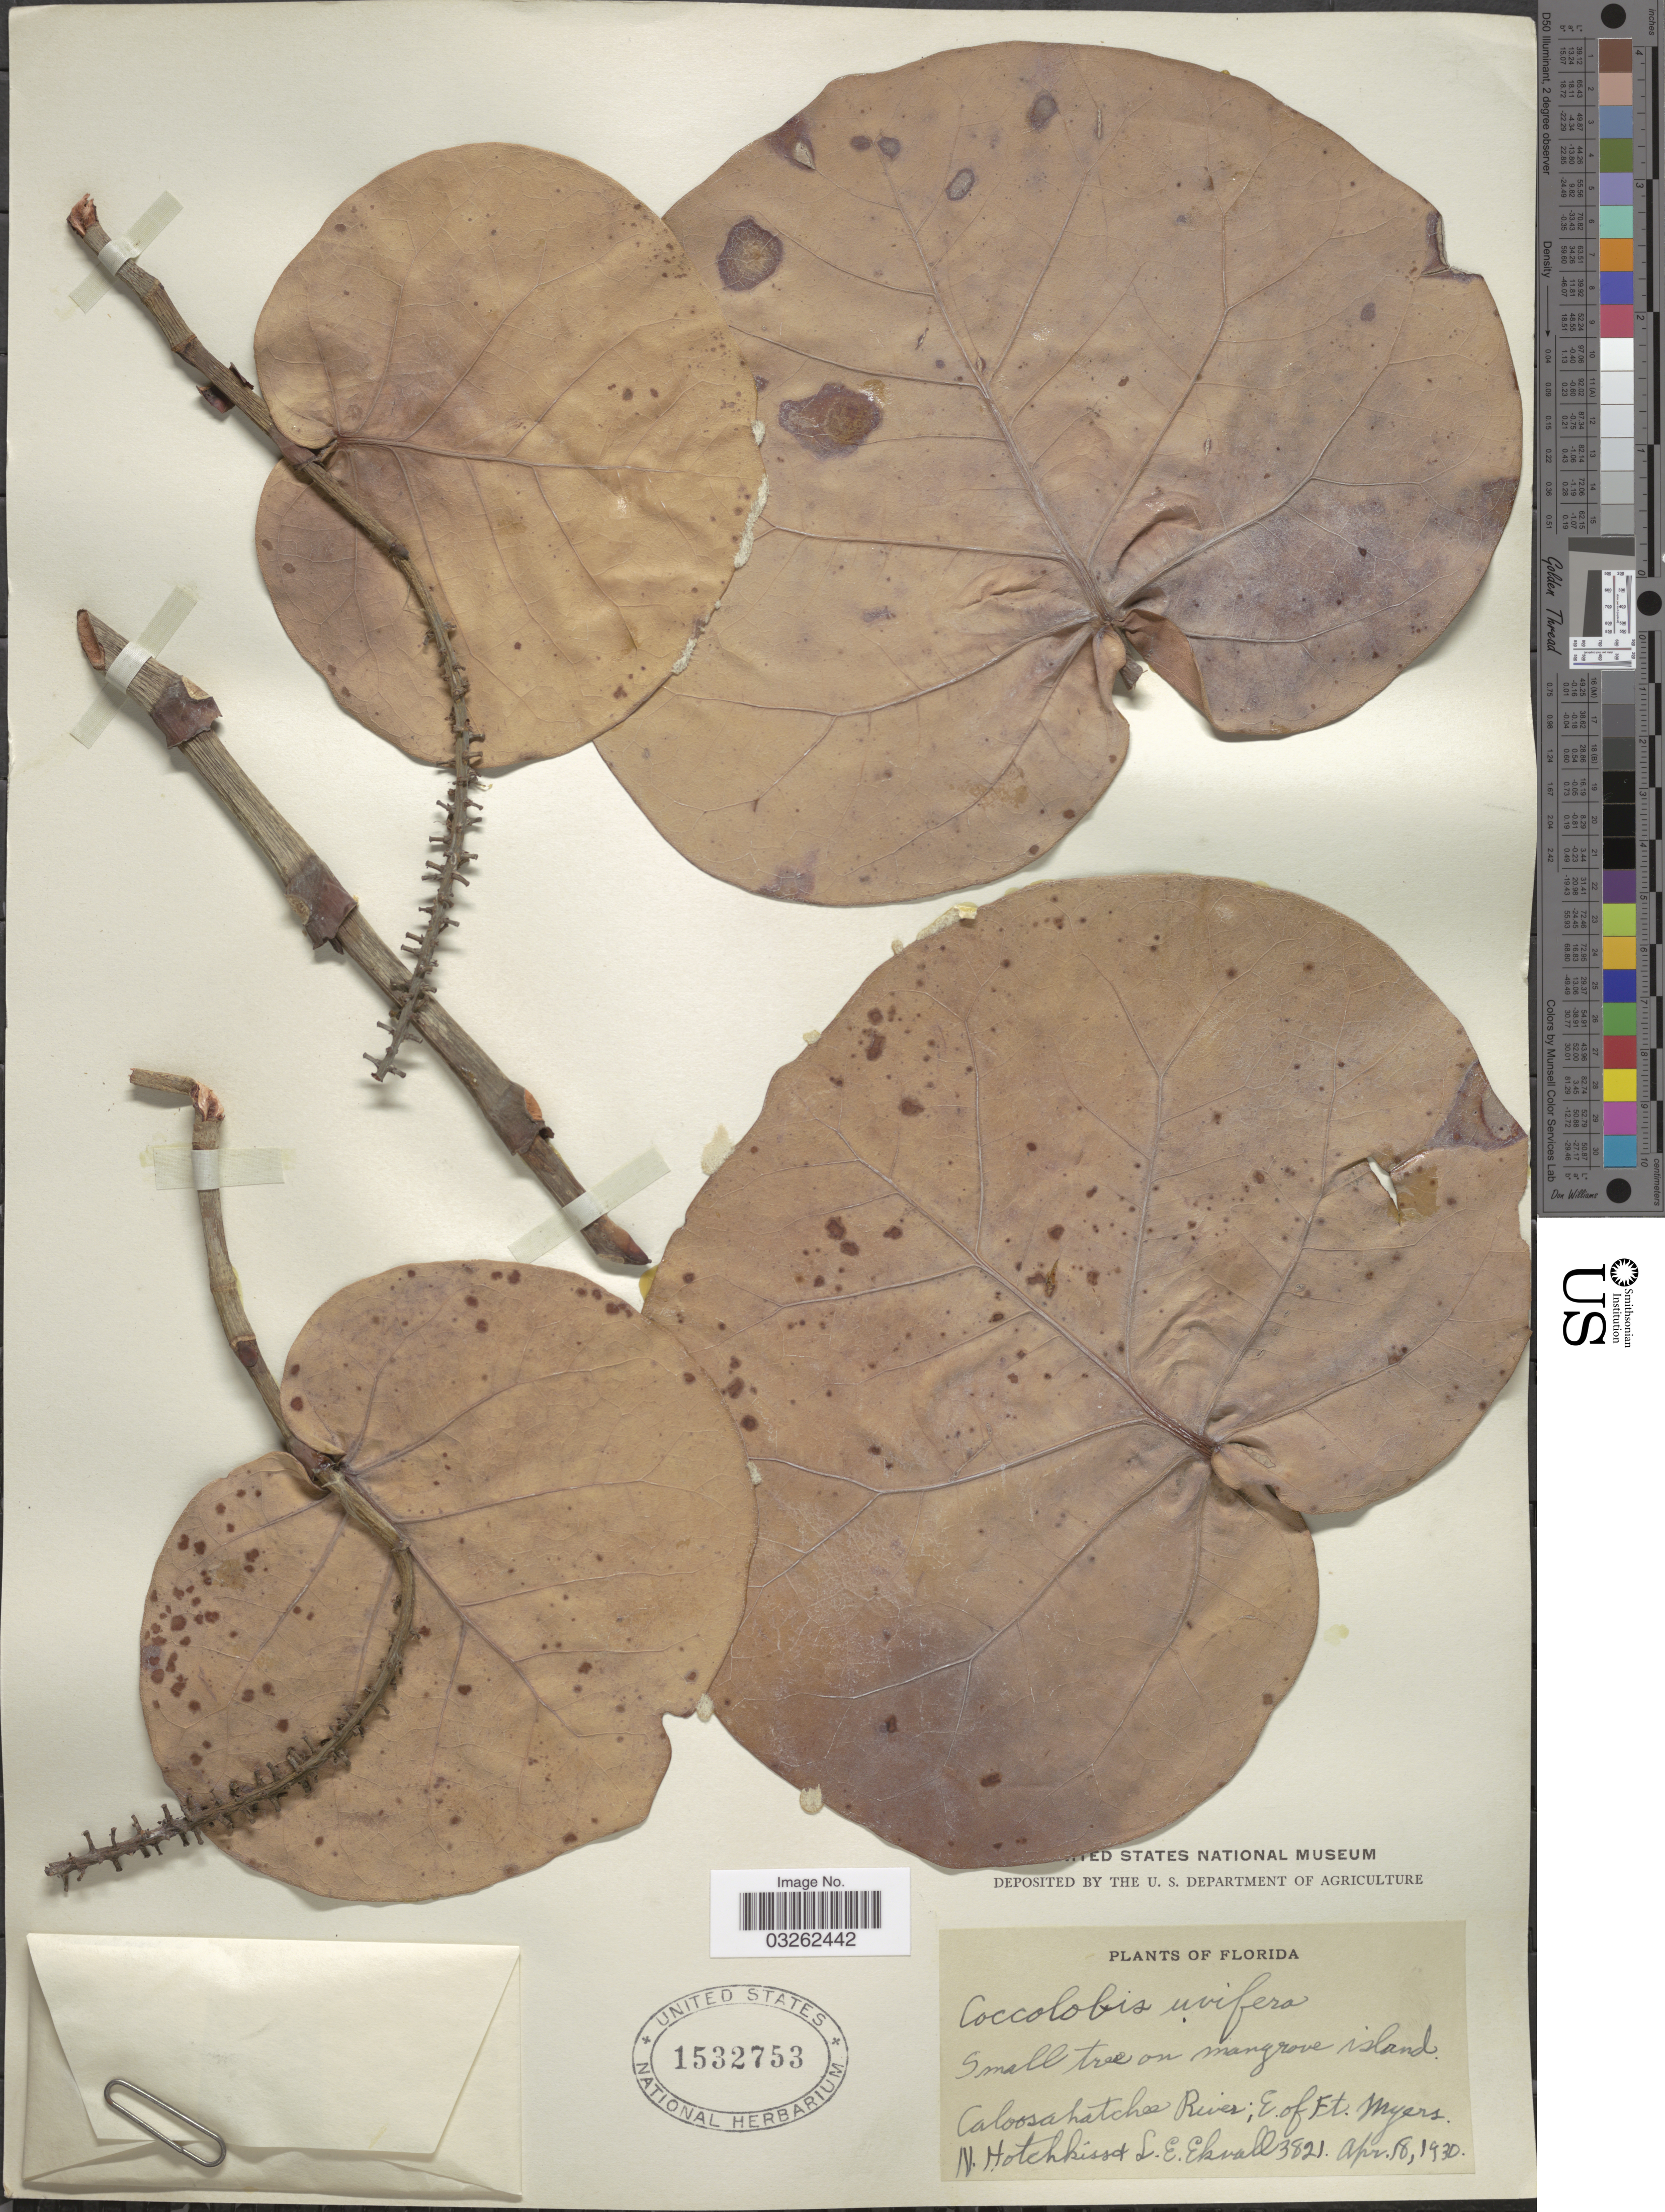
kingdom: Plantae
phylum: Tracheophyta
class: Magnoliopsida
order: Caryophyllales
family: Polygonaceae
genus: Coccoloba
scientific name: Coccoloba uvifera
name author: L.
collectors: N. Hotchkiss & L. Ekvall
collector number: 3821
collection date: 1930-04-18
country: United States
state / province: Florida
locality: Caloosahatchee River; E. of Ft. Myers.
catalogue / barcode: US 1532753